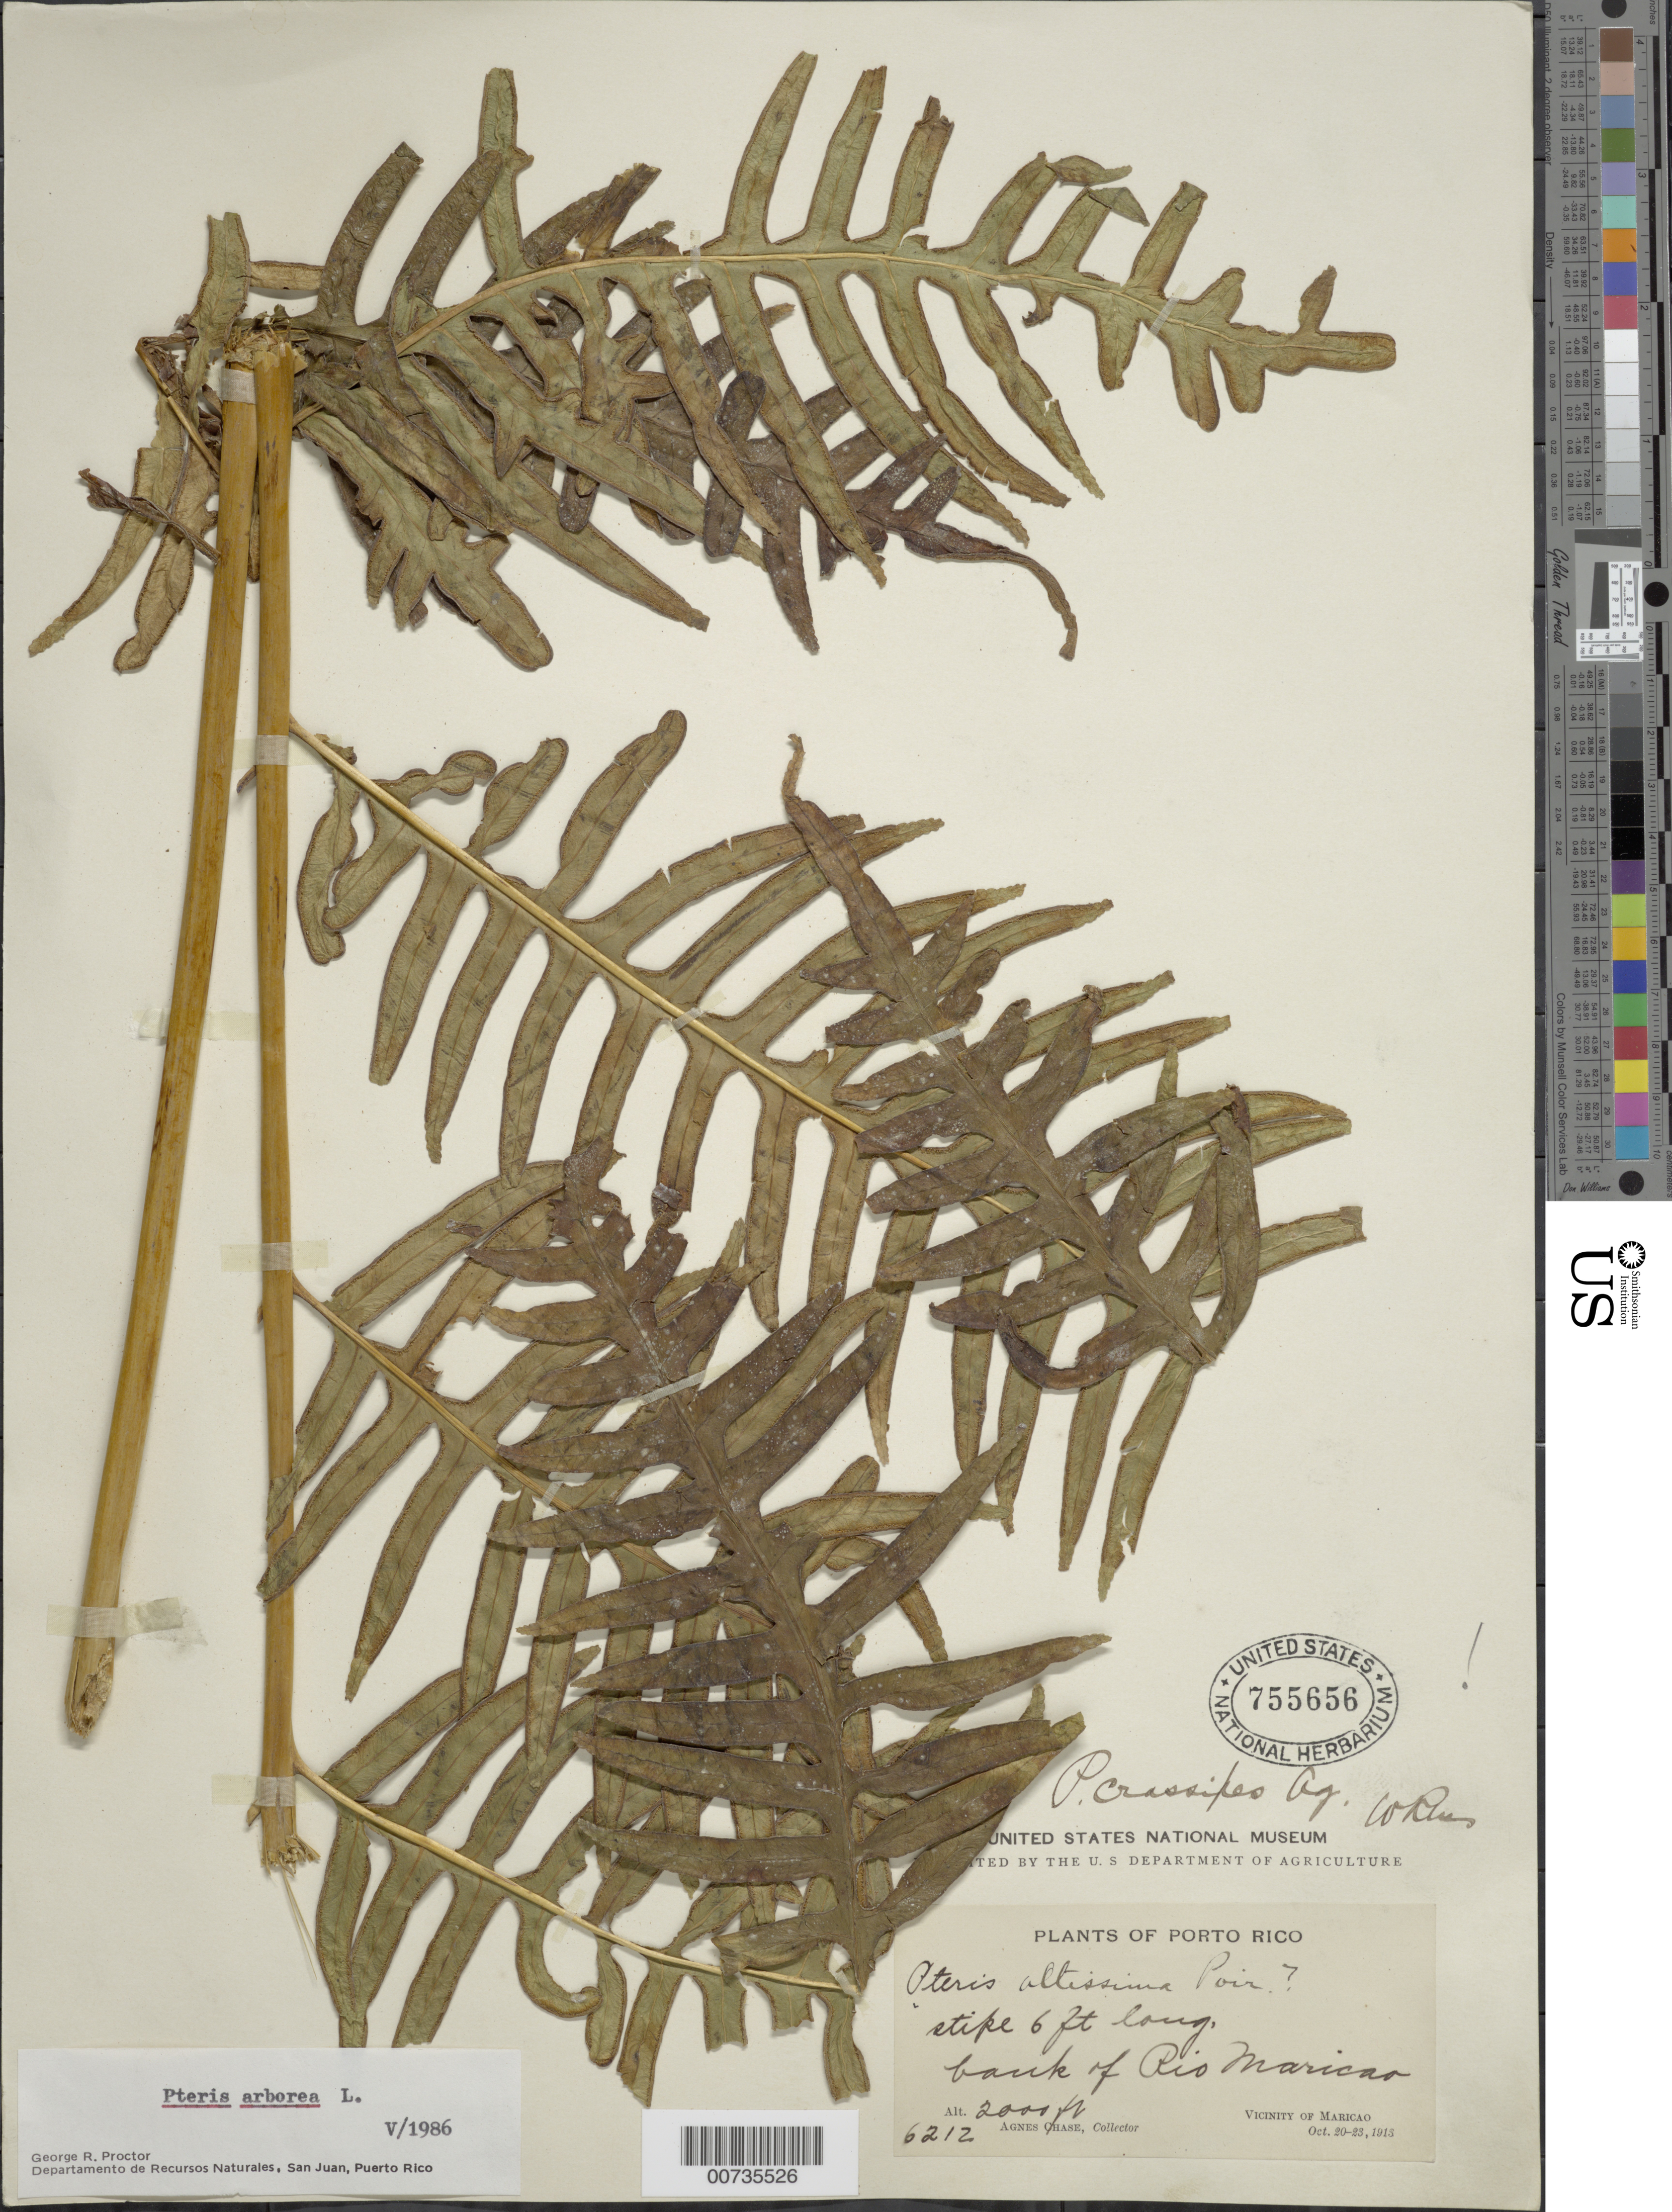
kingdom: Plantae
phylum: Tracheophyta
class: Polypodiopsida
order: Polypodiales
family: Pteridaceae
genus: Pteris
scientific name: Pteris arborea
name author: L.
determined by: Proctor, G. R.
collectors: A. Chase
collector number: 6212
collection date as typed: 20 Oct 1913 to 23 Oct 1913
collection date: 1913-10-20/1913-10-23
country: Puerto Rico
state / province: Maricao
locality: Río Maricao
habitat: Bank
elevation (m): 610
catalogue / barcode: US 755656